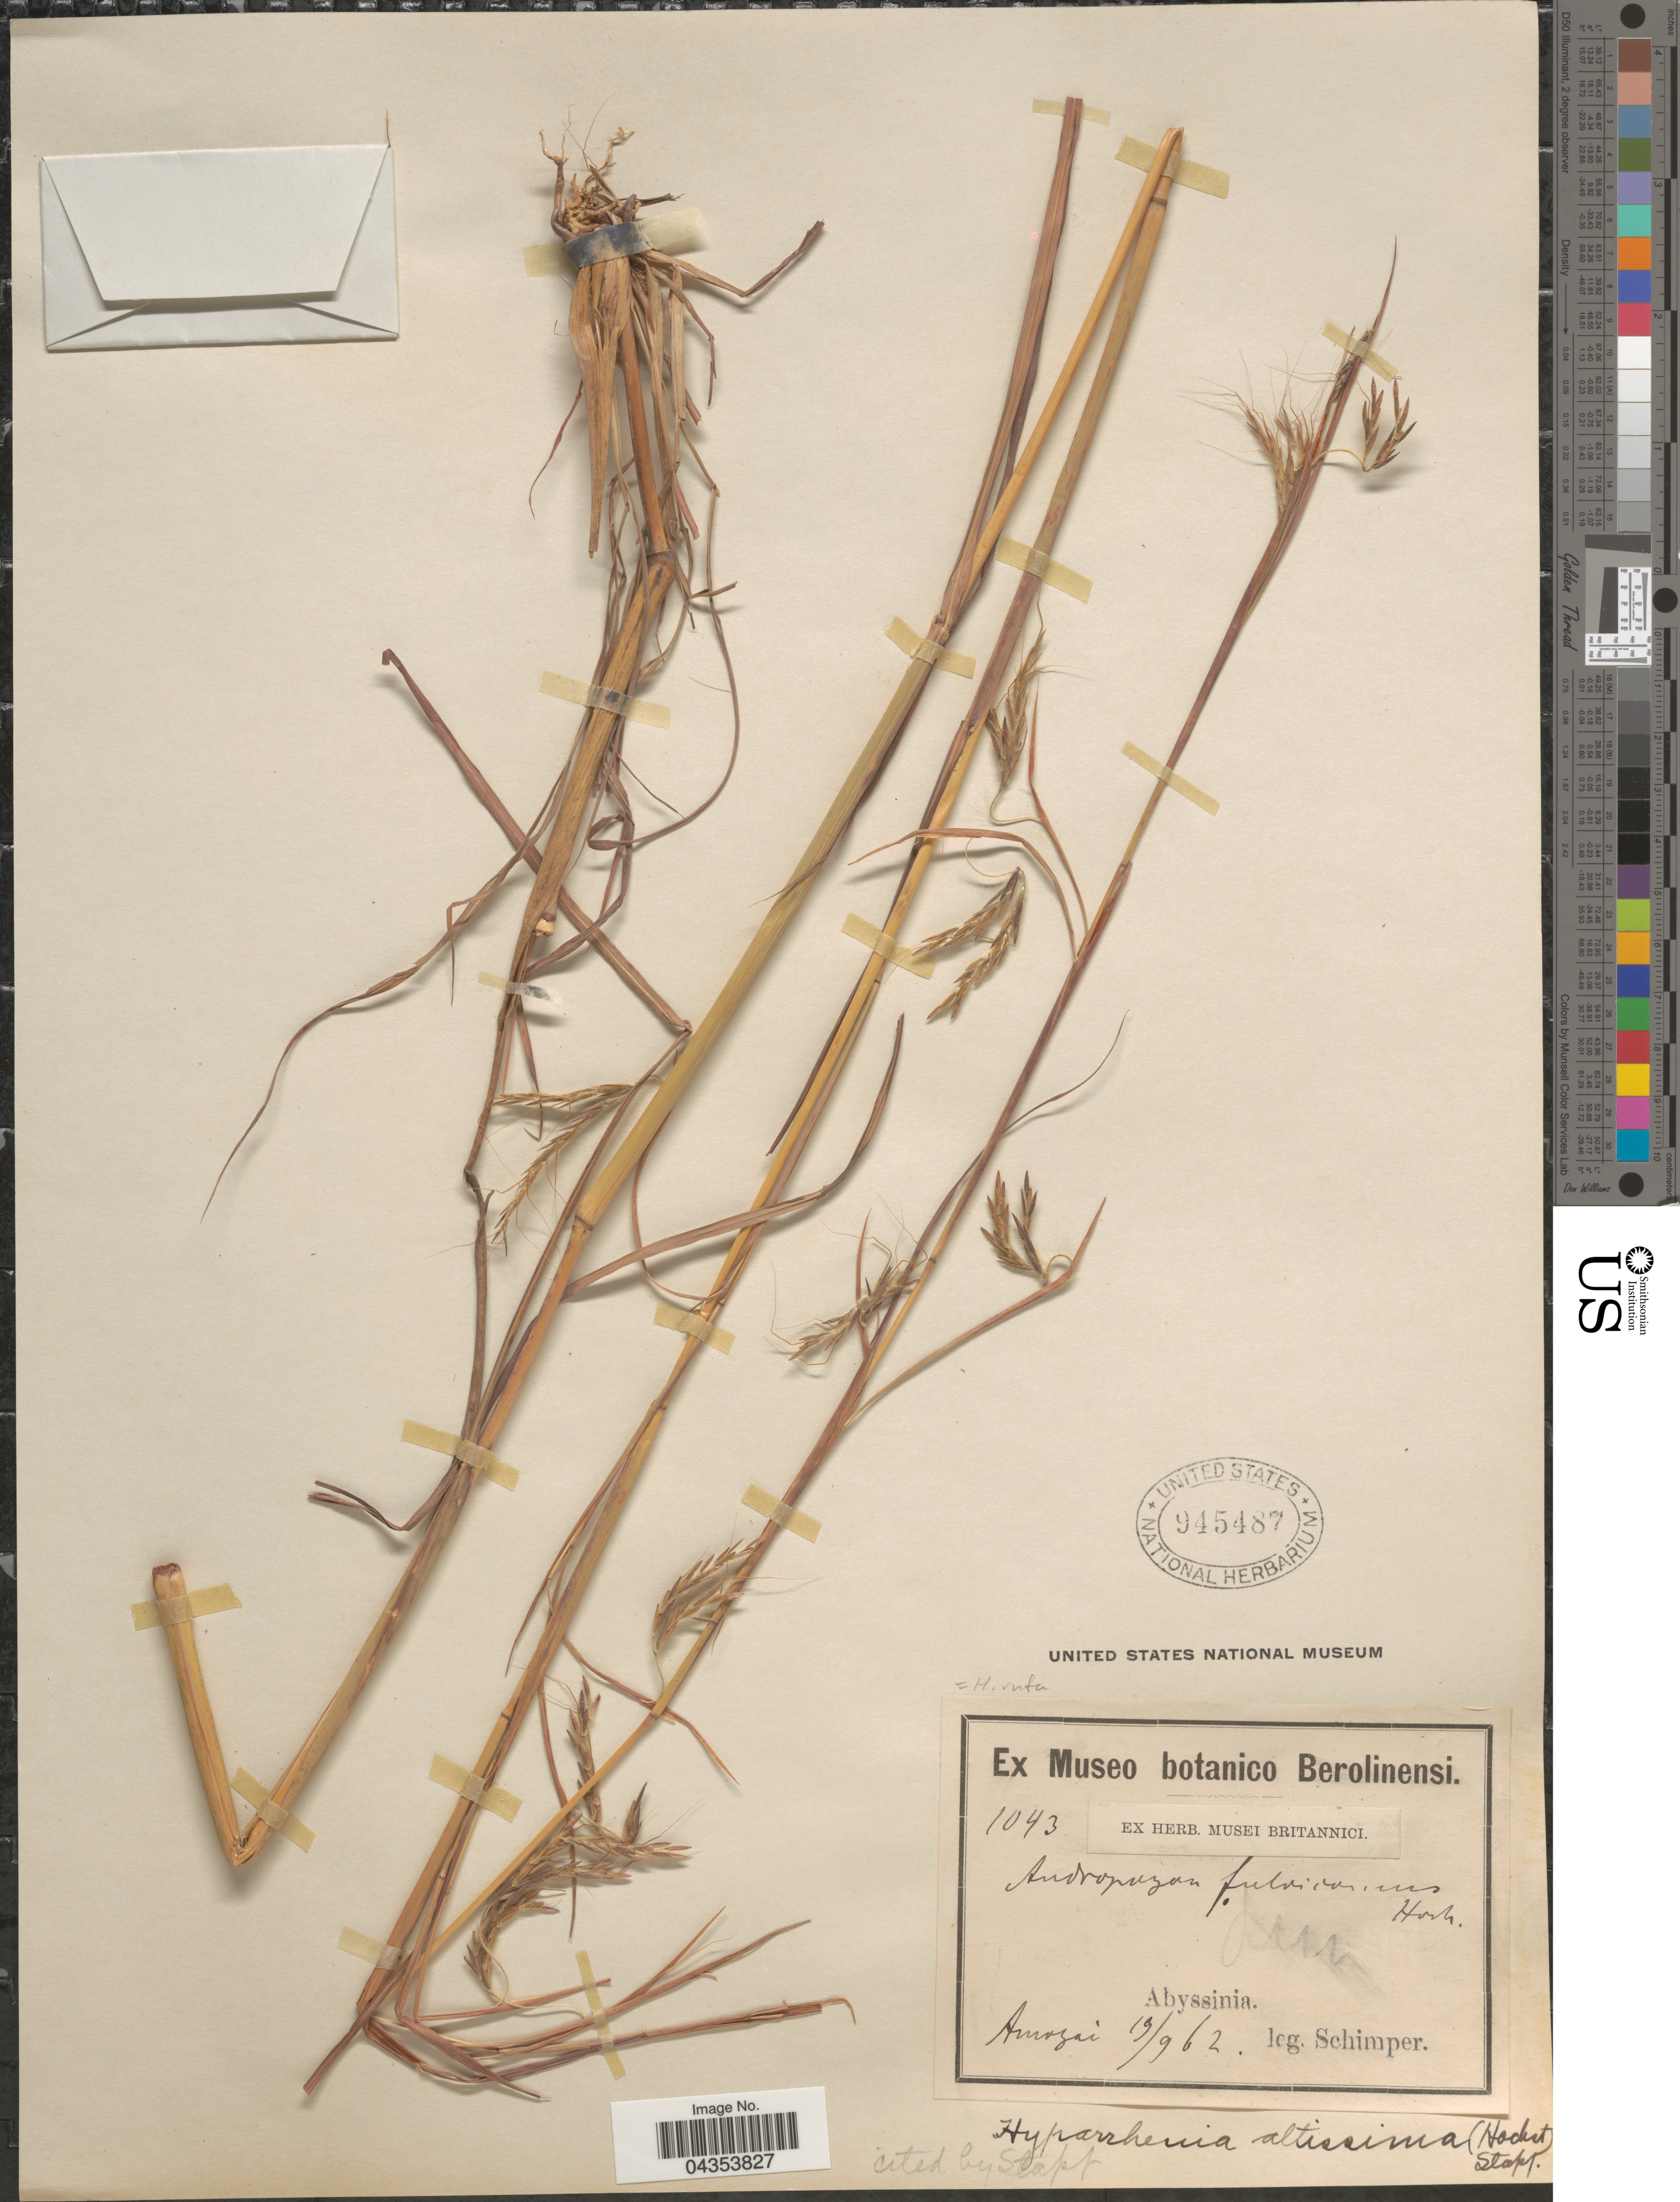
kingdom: Plantae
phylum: Tracheophyta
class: Liliopsida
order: Poales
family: Poaceae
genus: Hyparrhenia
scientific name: Hyparrhenia rufa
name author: (Nees) Stapf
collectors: -. Schimper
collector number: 1043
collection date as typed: Transcribed d/m/y: 19/9/62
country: Ethiopia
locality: Abyssinia. Amozai.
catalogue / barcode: US 945487